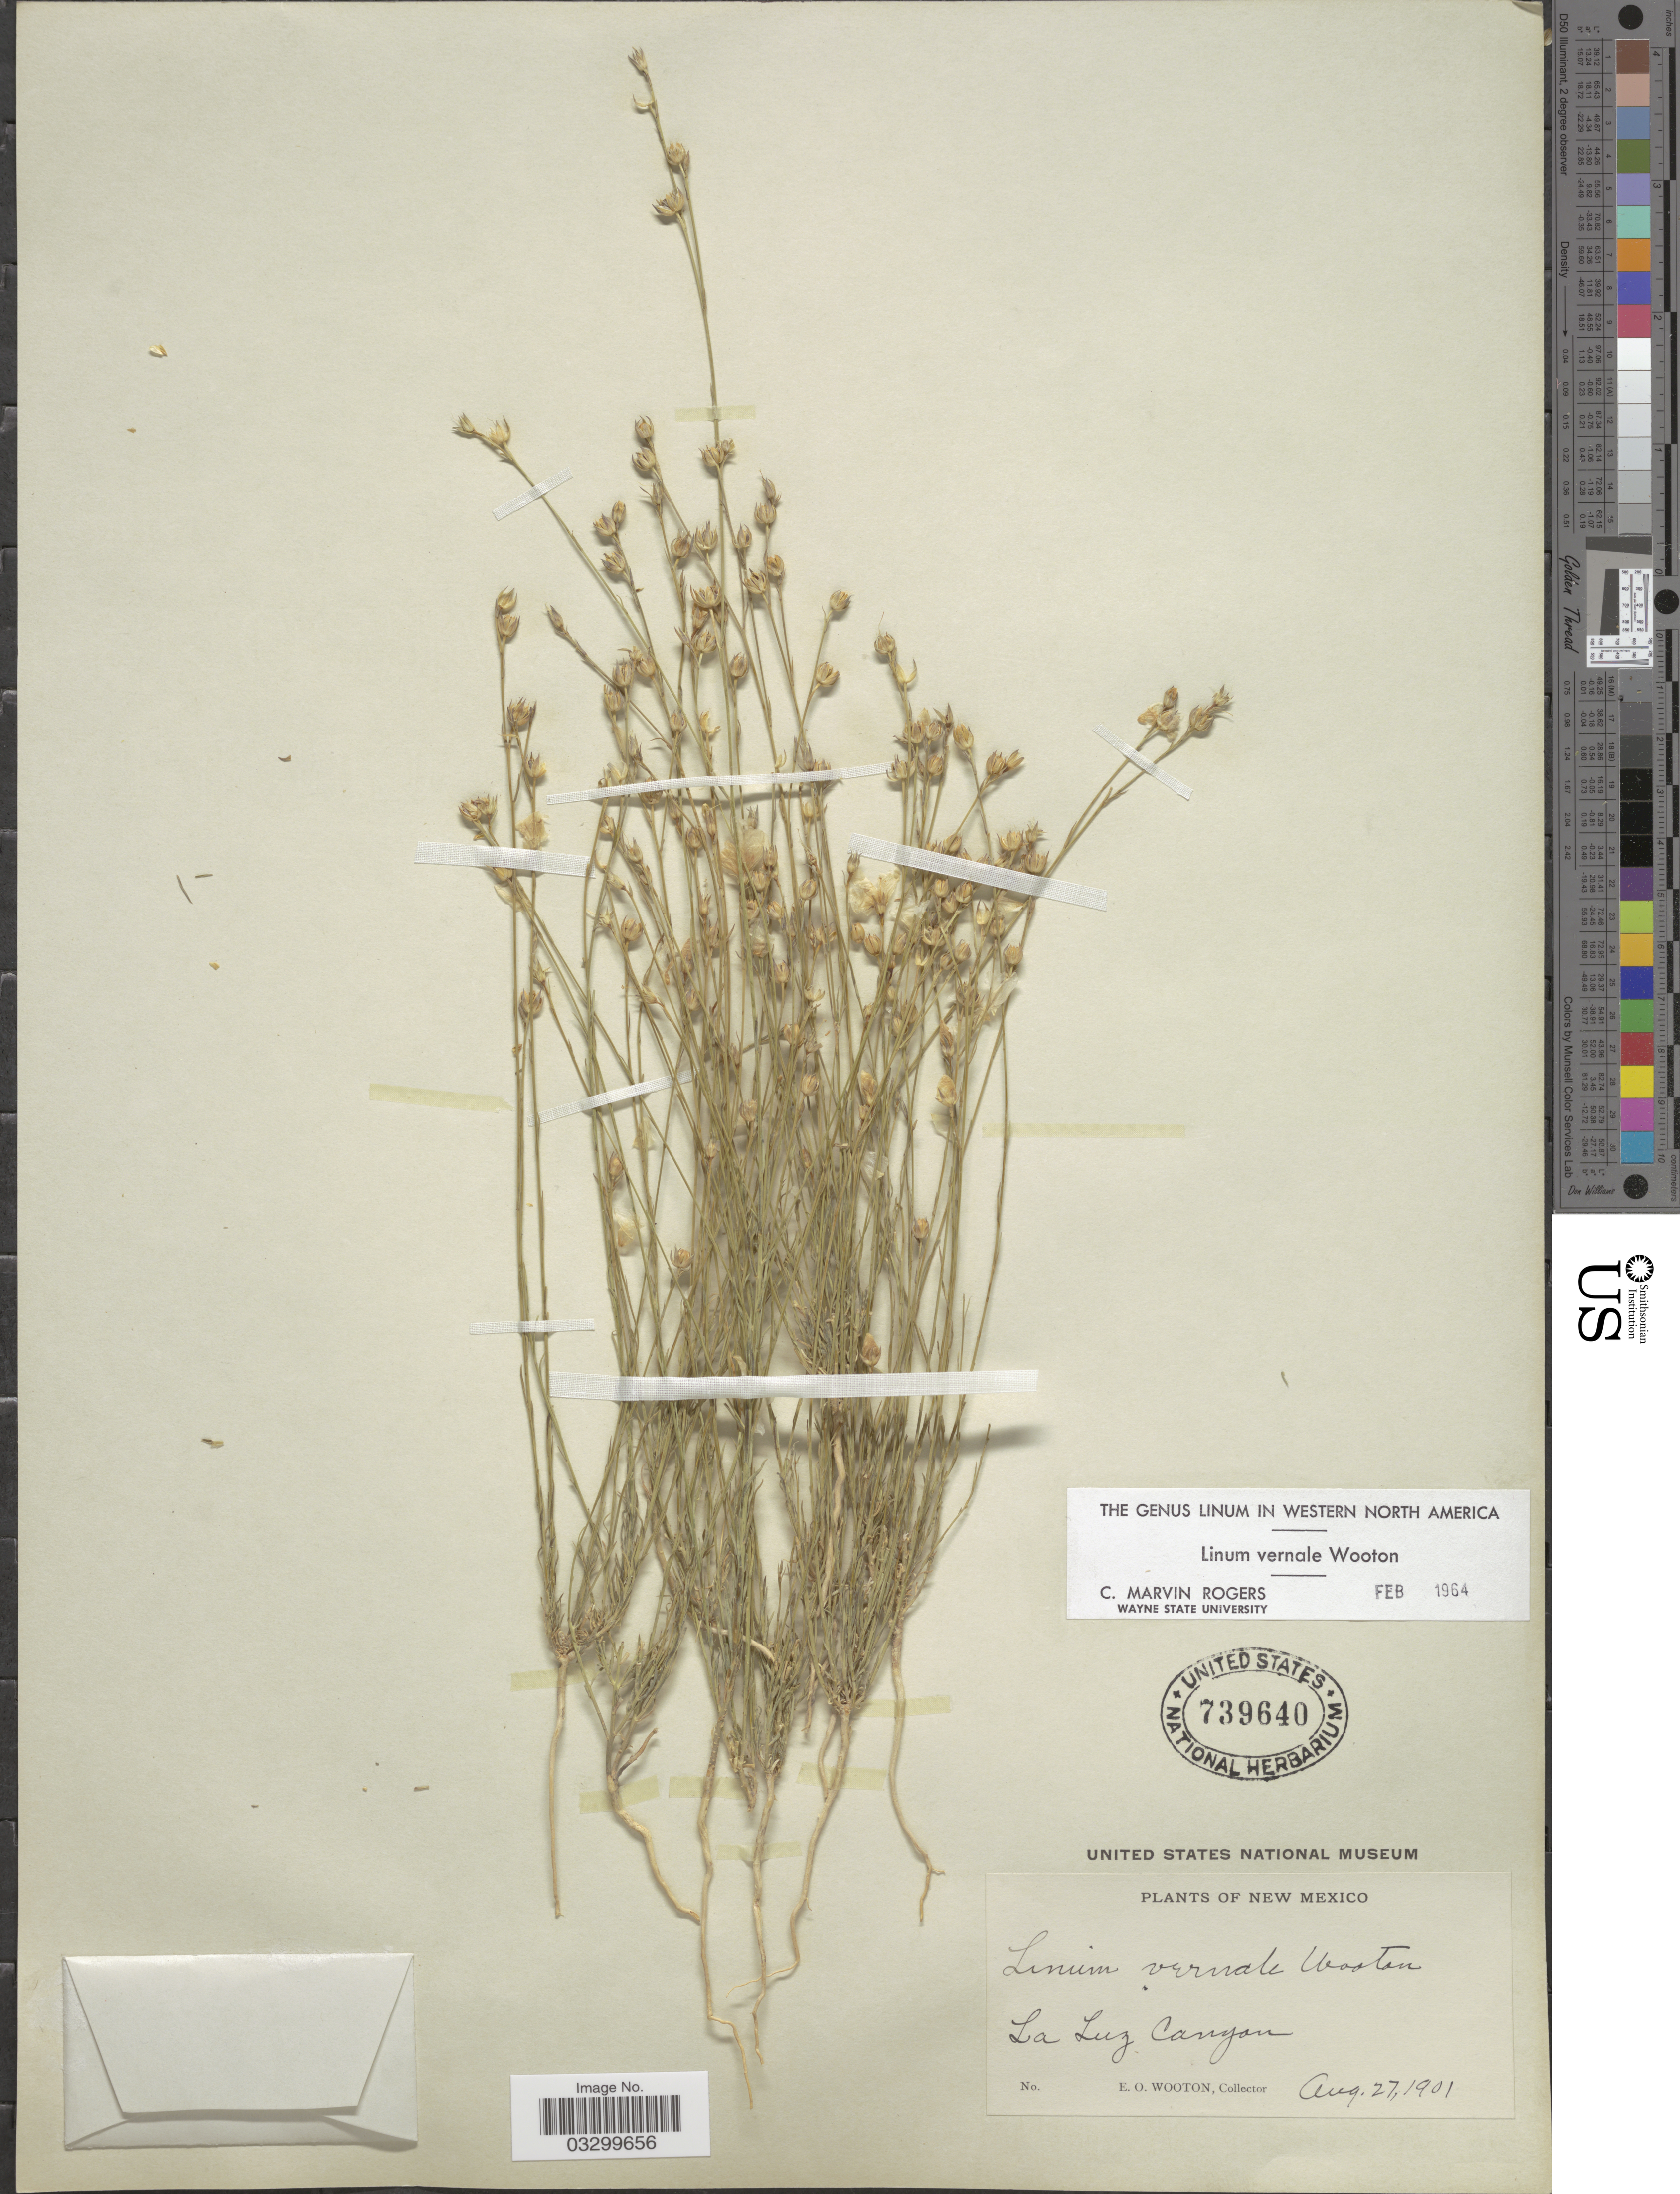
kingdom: Plantae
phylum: Tracheophyta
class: Magnoliopsida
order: Malpighiales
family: Linaceae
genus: Linum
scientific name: Linum vernale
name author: Wooton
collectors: E. O. Wooton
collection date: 1901-08-27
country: United States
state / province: New Mexico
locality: La Luz Canyon.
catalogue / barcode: US 739640